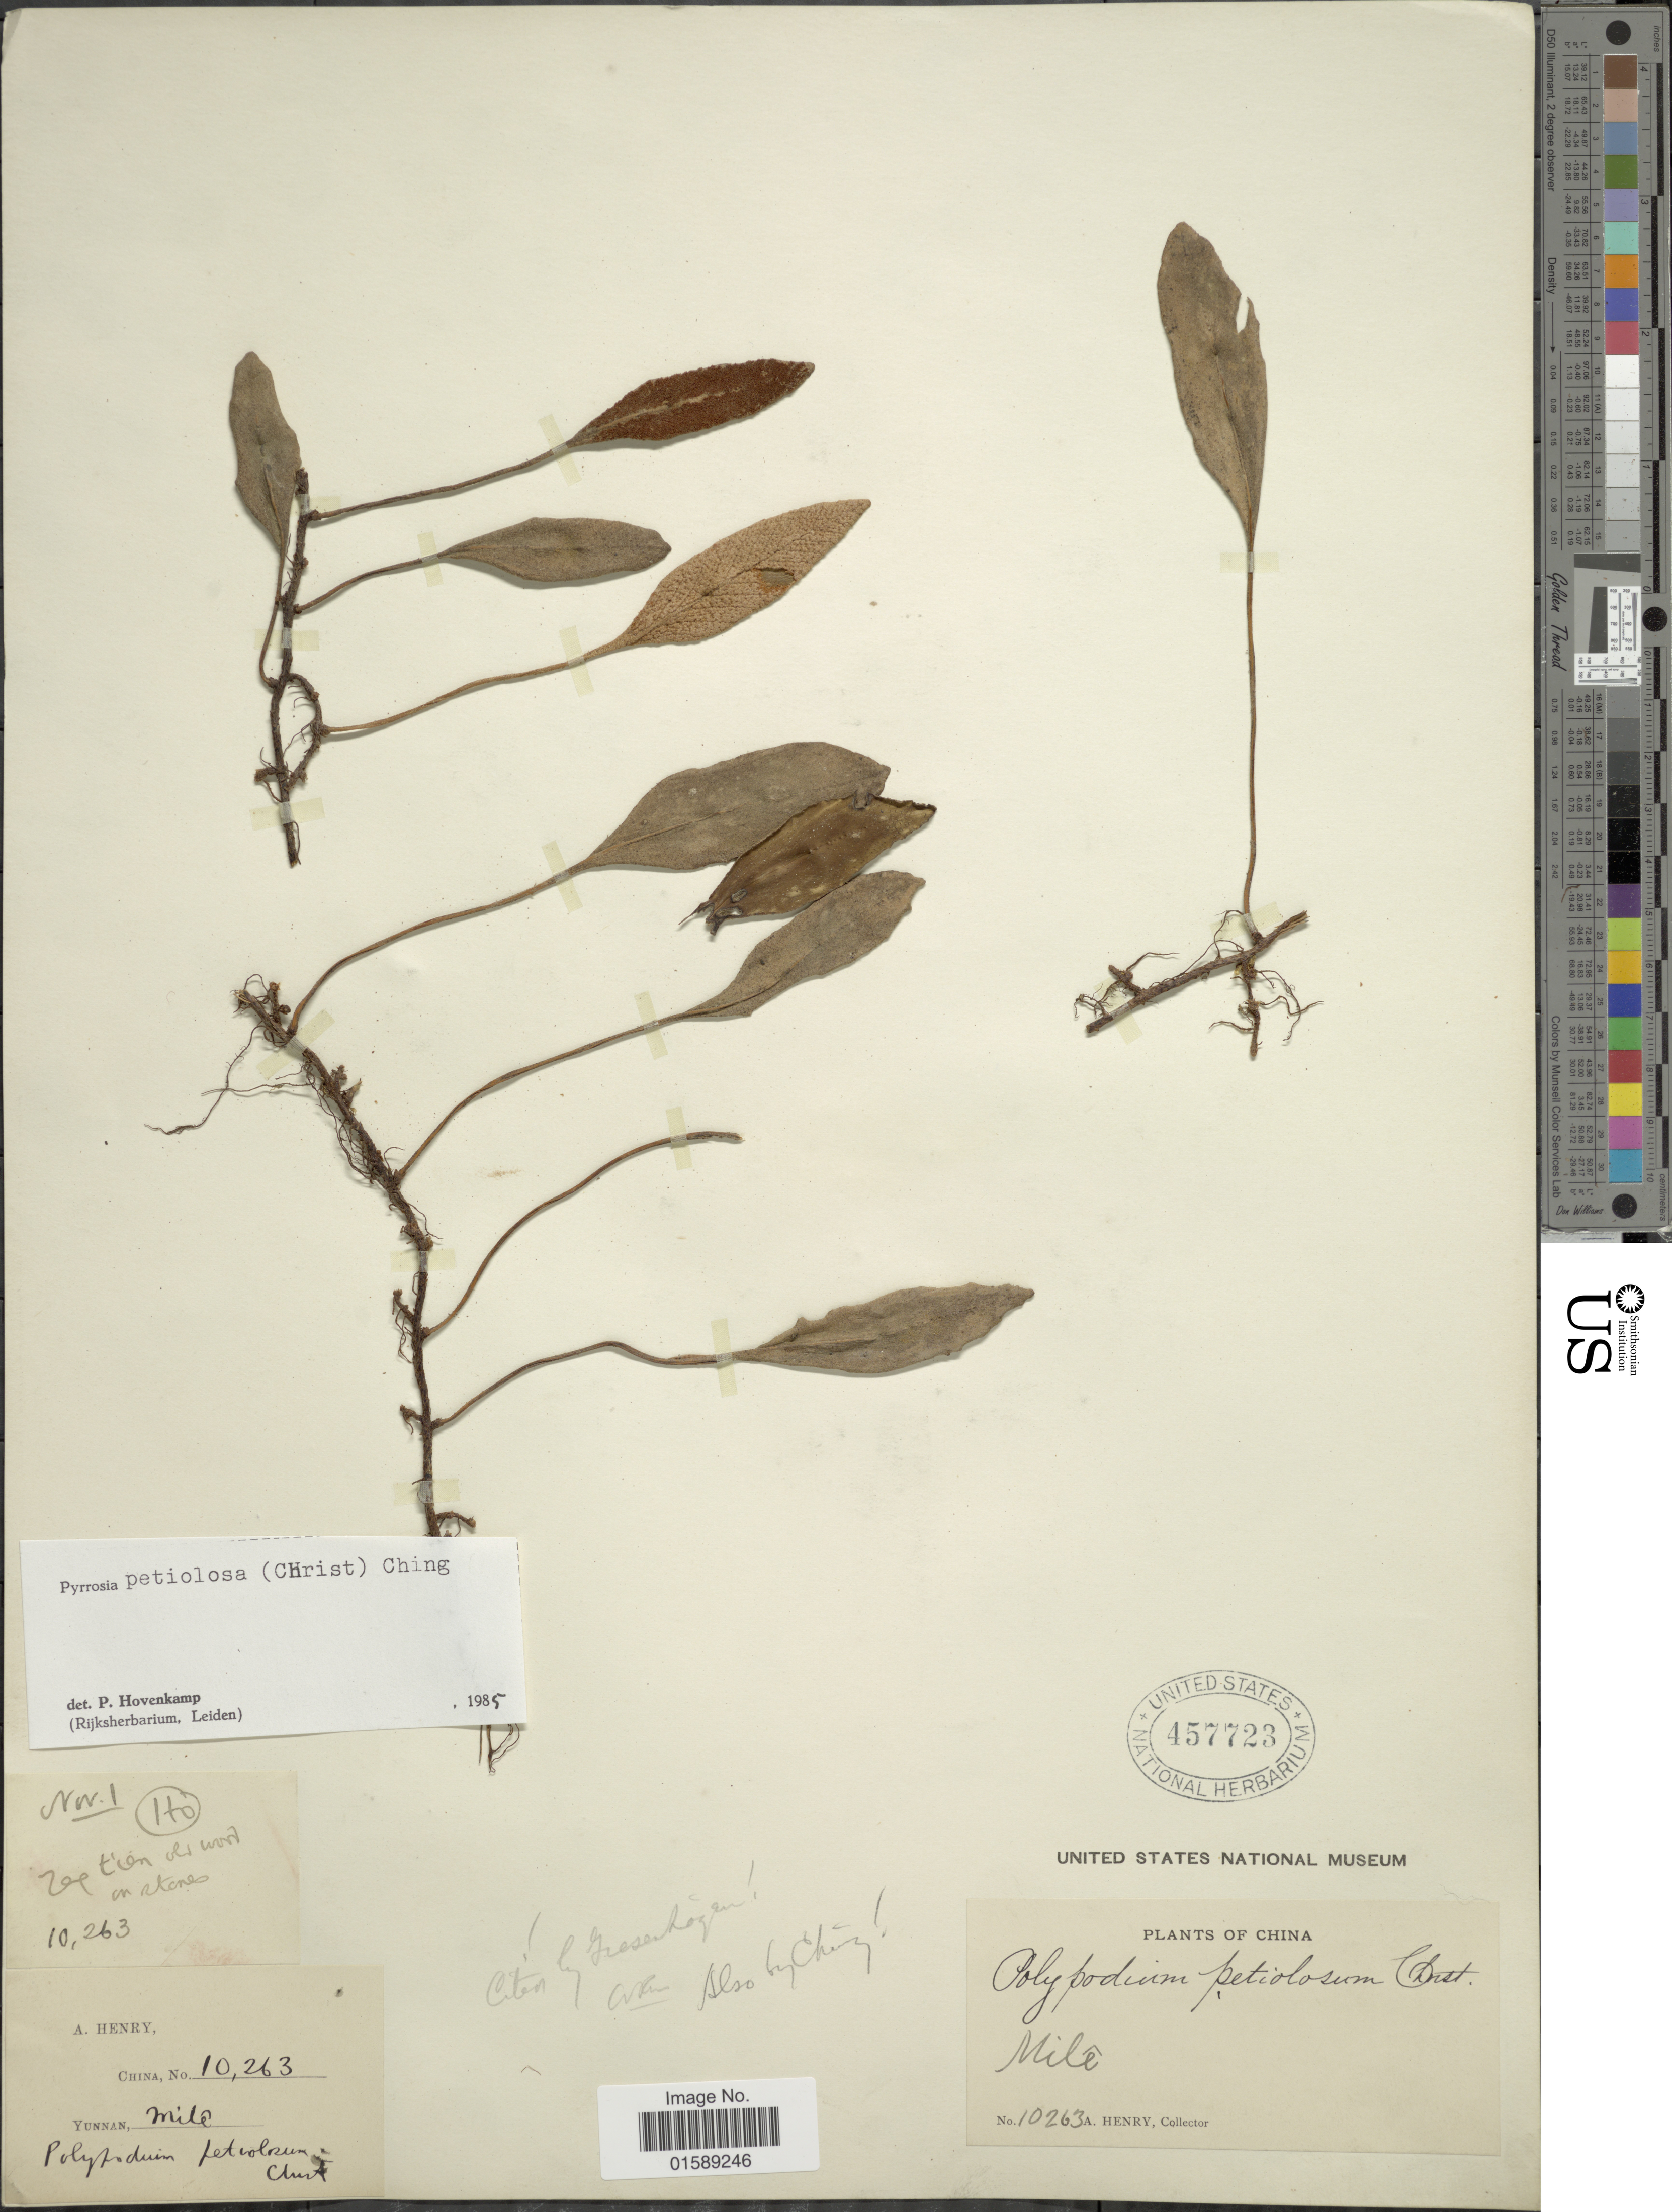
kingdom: Plantae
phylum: Tracheophyta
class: Polypodiopsida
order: Polypodiales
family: Polypodiaceae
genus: Pyrrosia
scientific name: Pyrrosia petiolosa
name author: (Christ) Ching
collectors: A. Henry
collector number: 10263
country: China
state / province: Yunnan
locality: China, Mile.Yunnan.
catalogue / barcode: US 457723